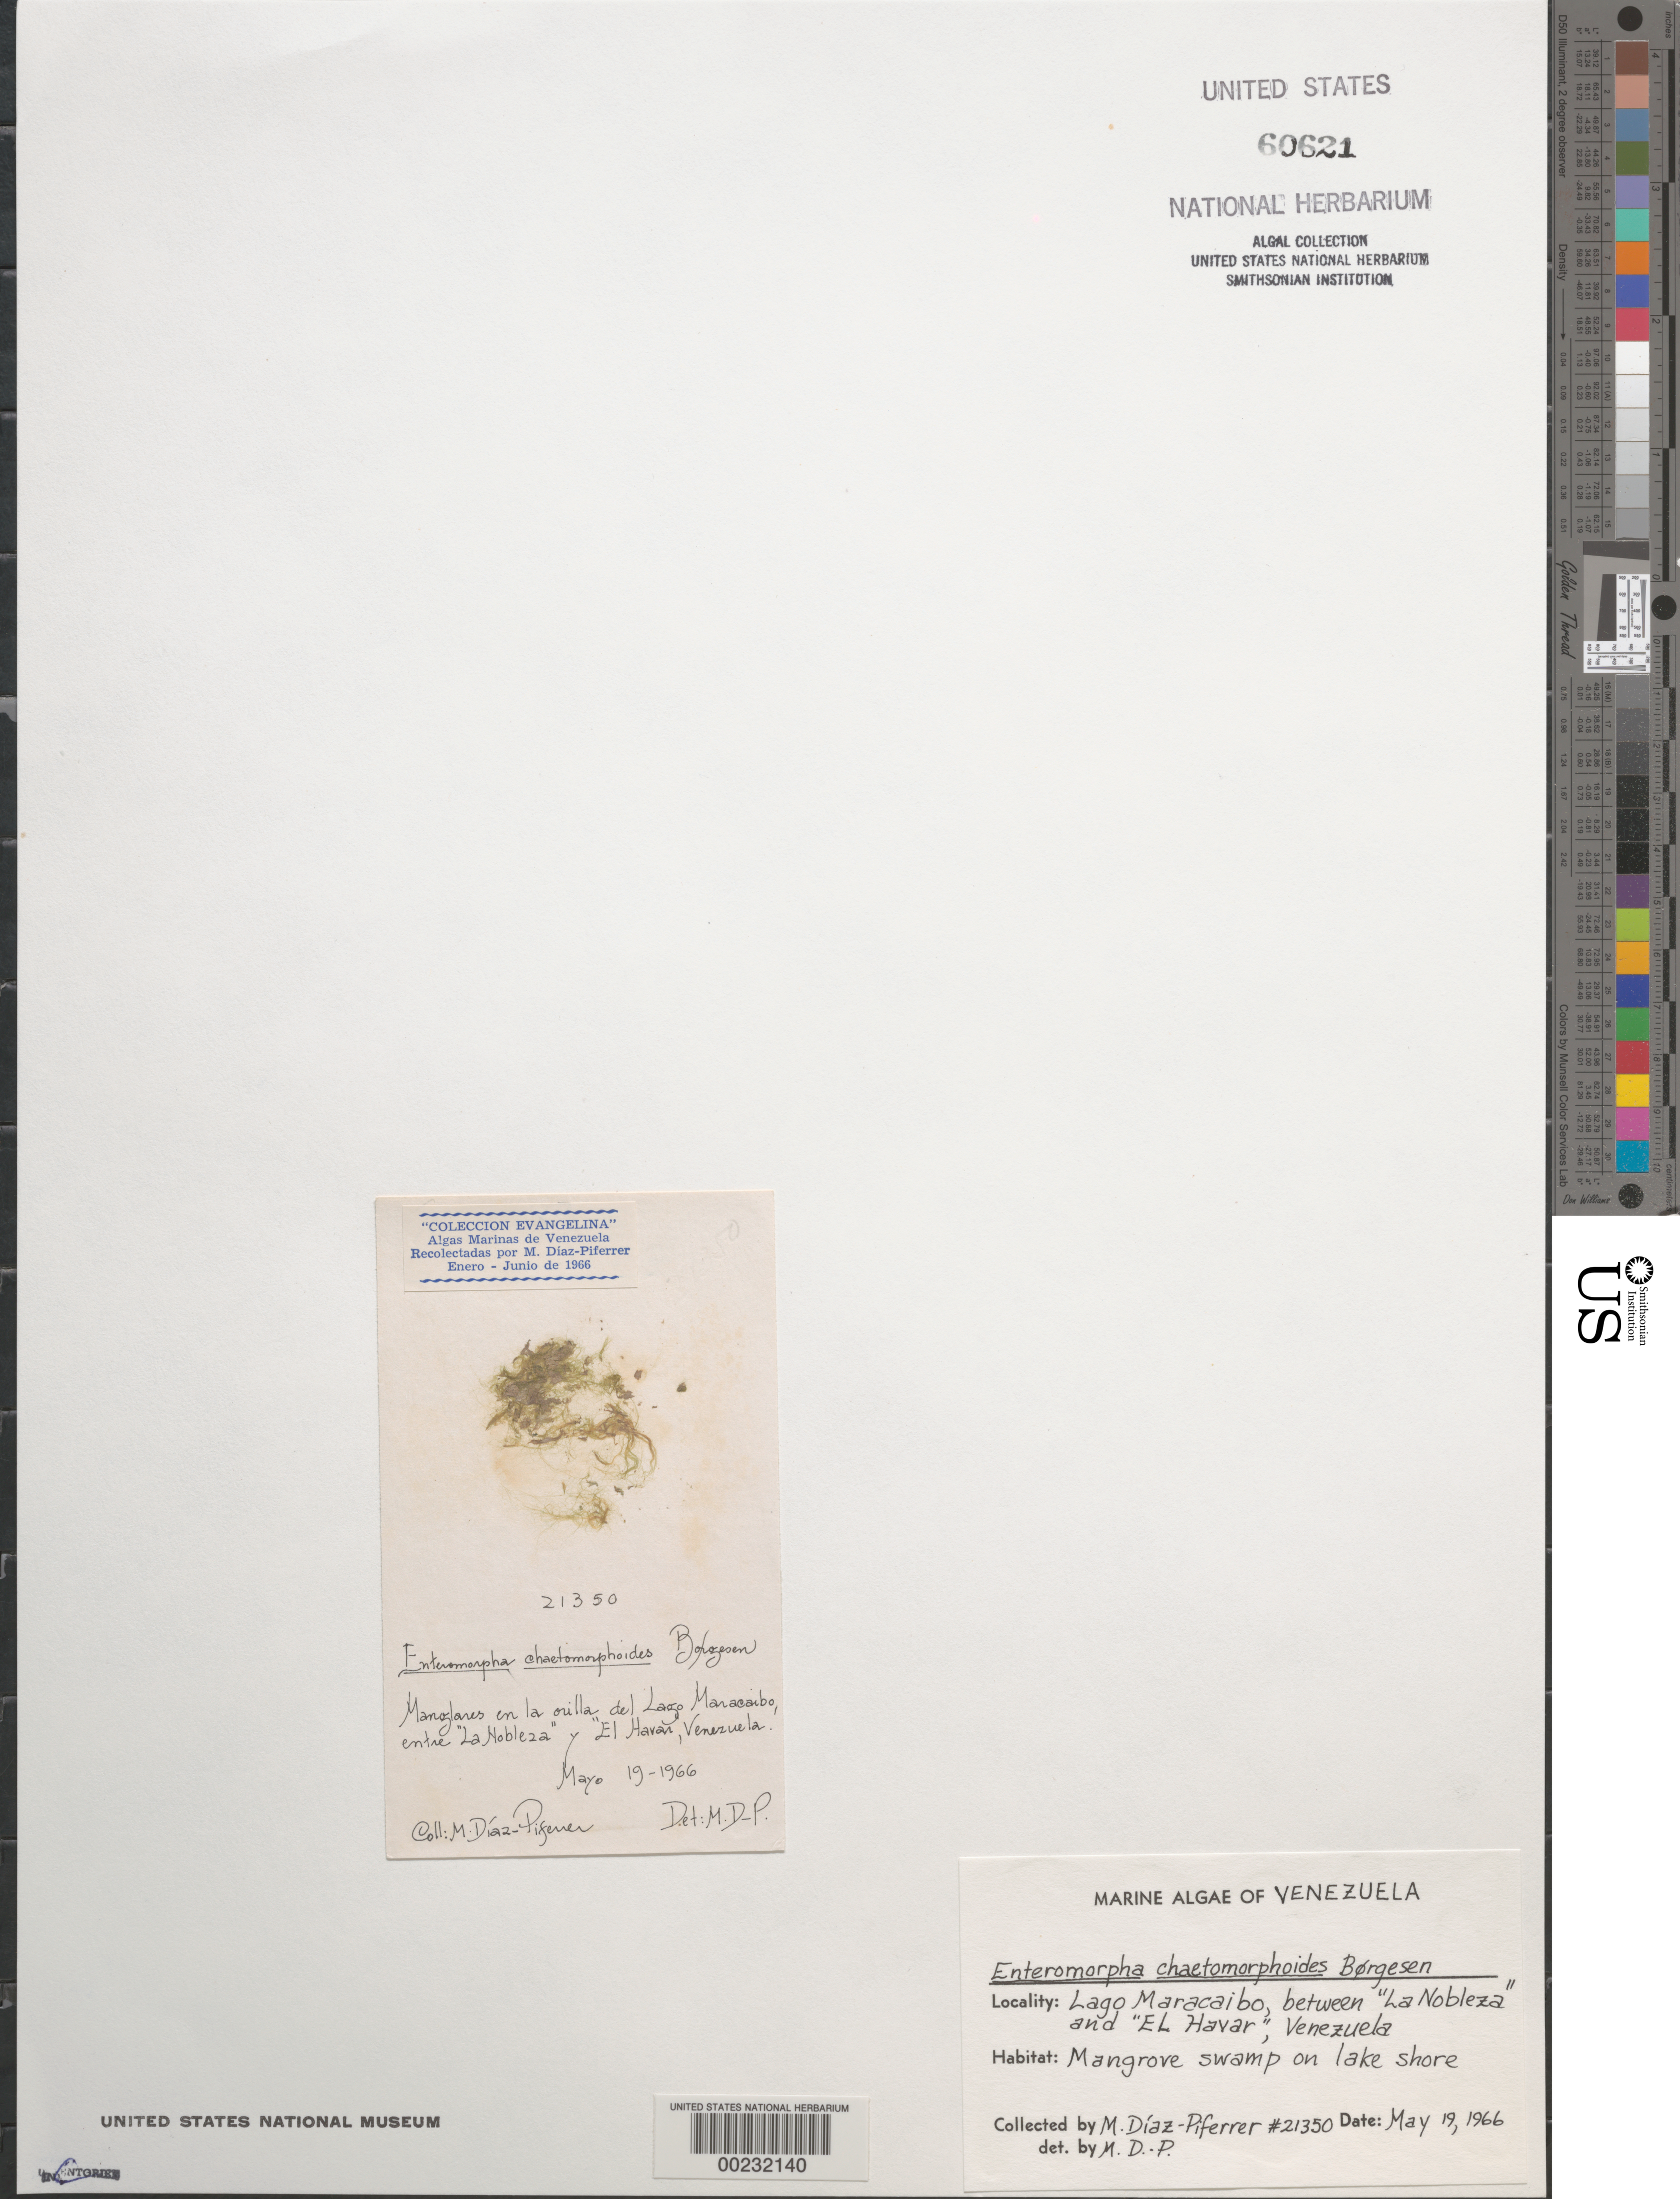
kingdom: Plantae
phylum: Chlorophyta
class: Ulvophyceae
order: Ulvales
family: Ulvaceae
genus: Ulva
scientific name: Ulva chaetomorphoides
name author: (Børgesen) H.S. Hayden et al.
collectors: M. Diaz-Piferrer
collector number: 21350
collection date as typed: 19 May 1966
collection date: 1966-05-19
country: Venezuela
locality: Lago maracaibo, between la nobleza and el havar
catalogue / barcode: US 60621